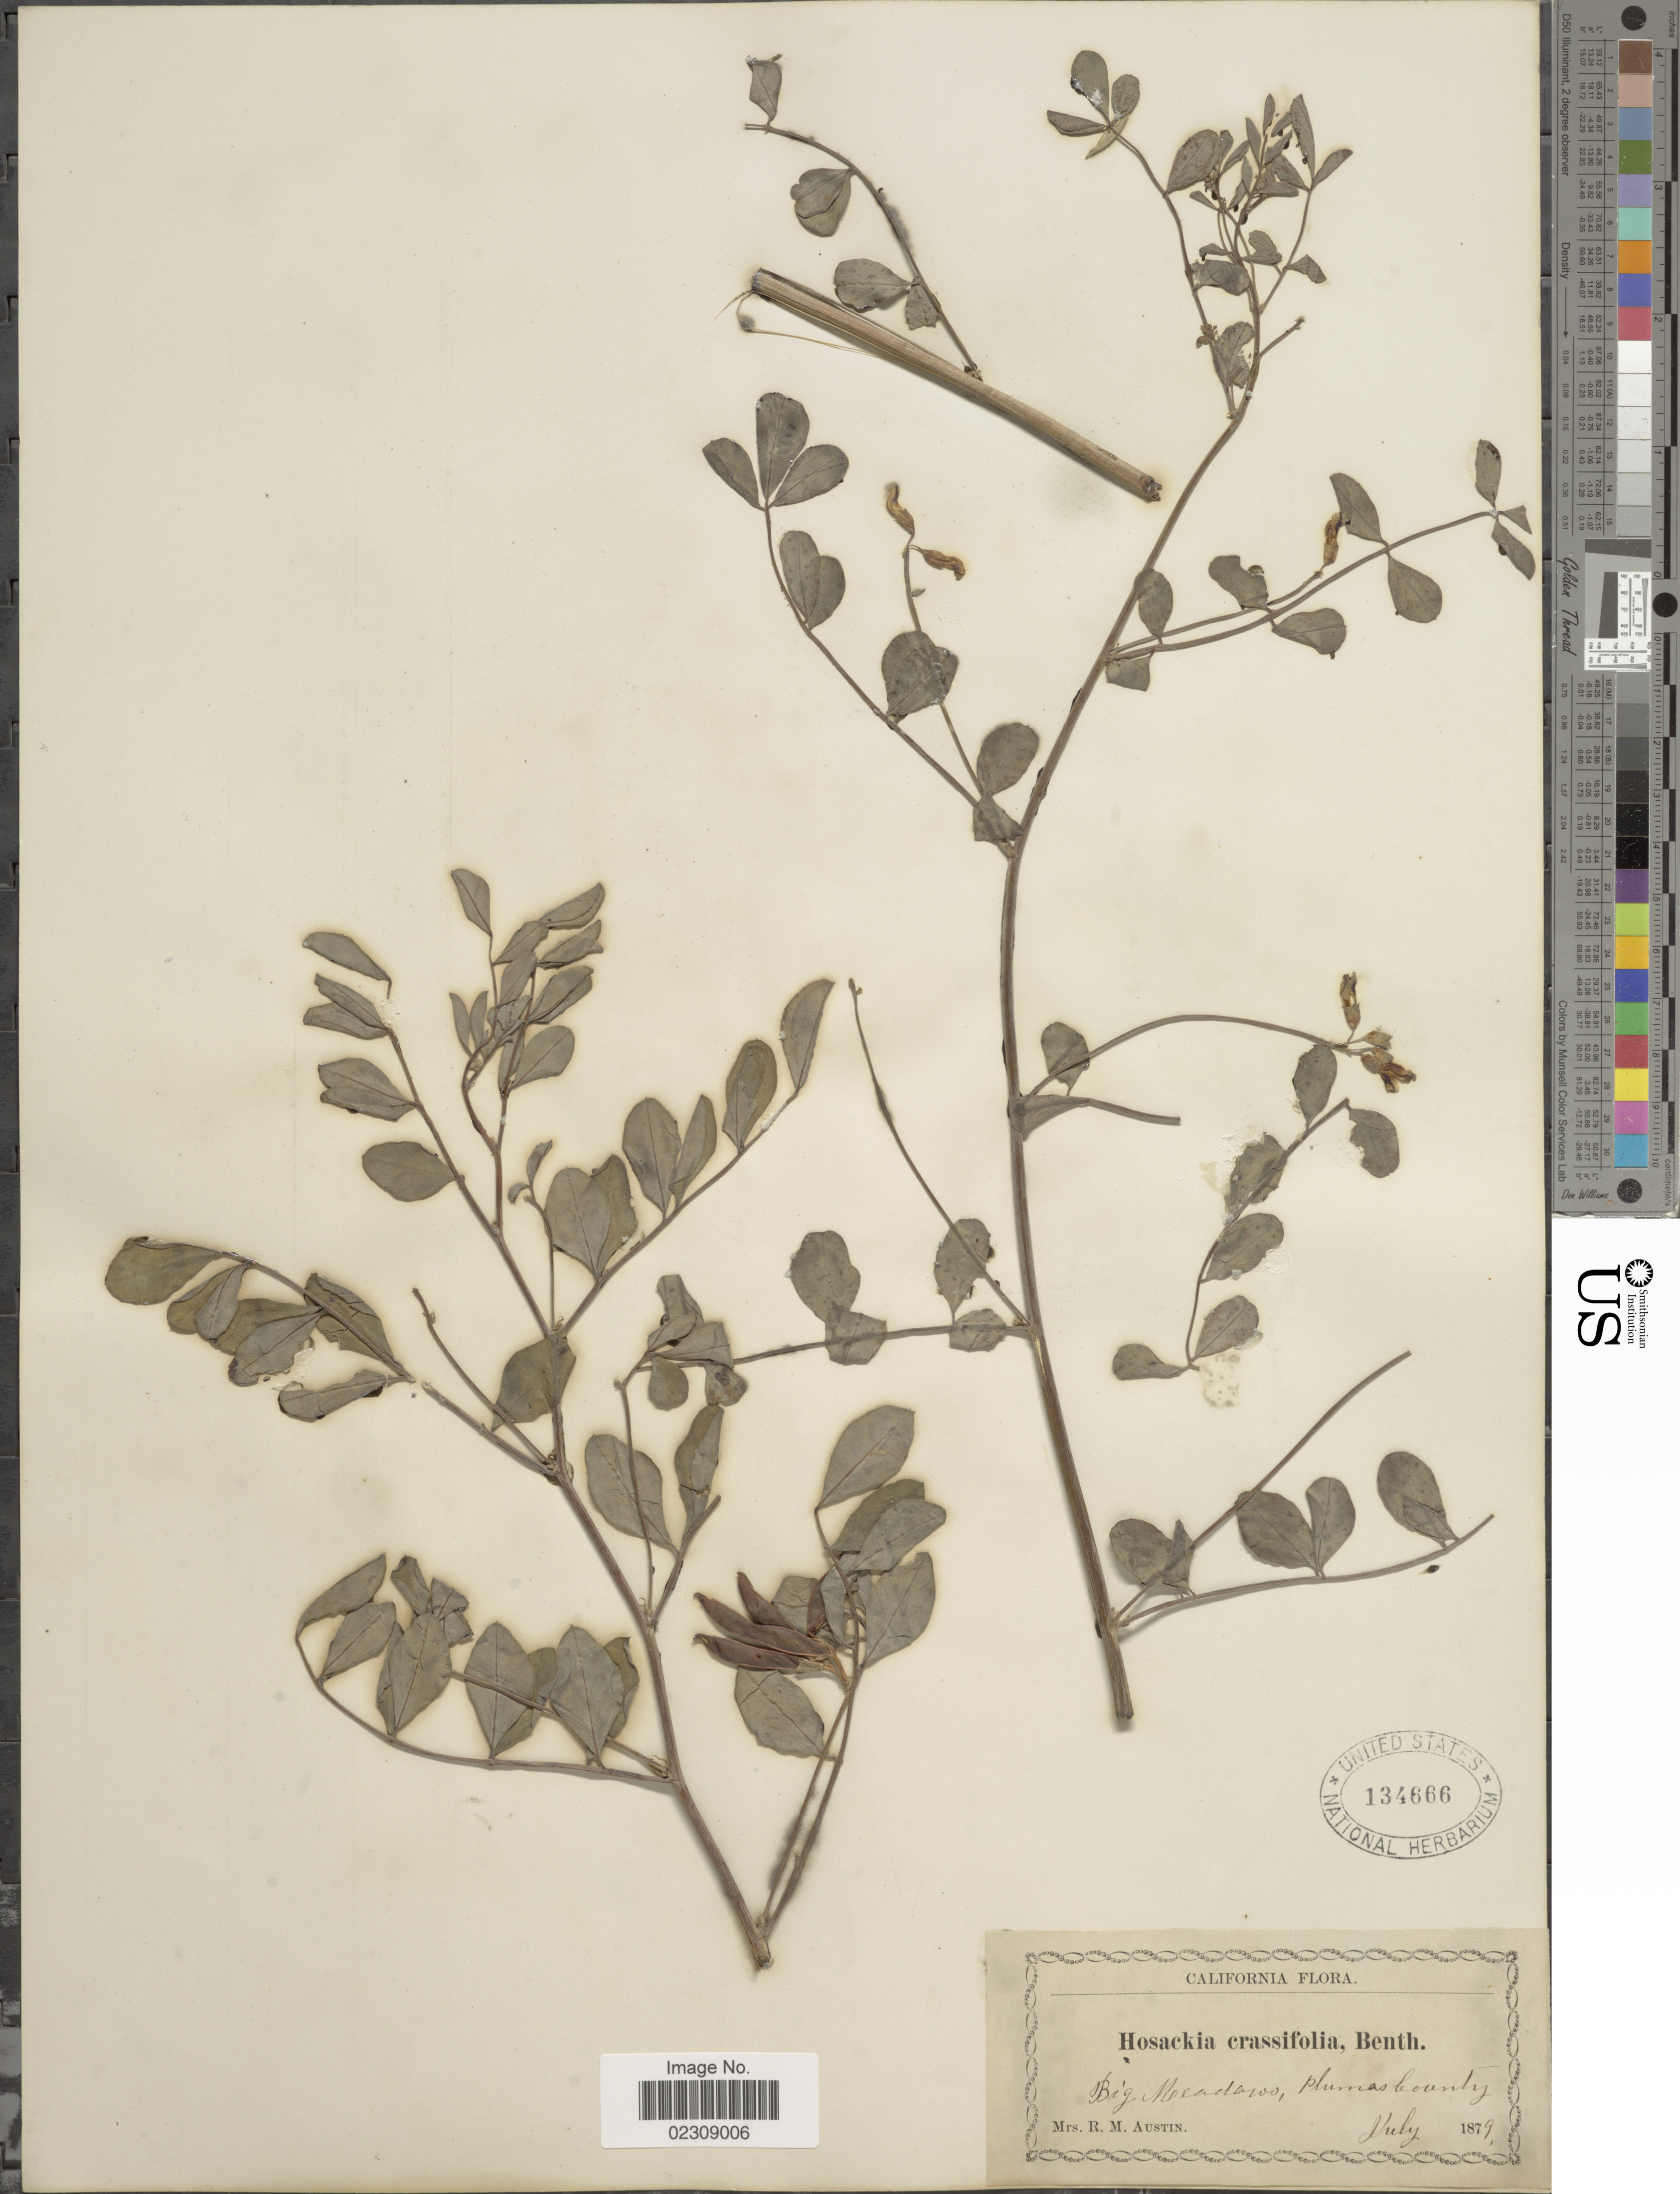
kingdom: Plantae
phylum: Tracheophyta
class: Magnoliopsida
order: Fabales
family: Fabaceae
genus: Hosackia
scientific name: Hosackia crassifolia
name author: Benth.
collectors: R. Austin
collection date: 1879-07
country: United States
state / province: California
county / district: Plumas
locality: Big Meadows, Plumas County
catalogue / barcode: US 134666